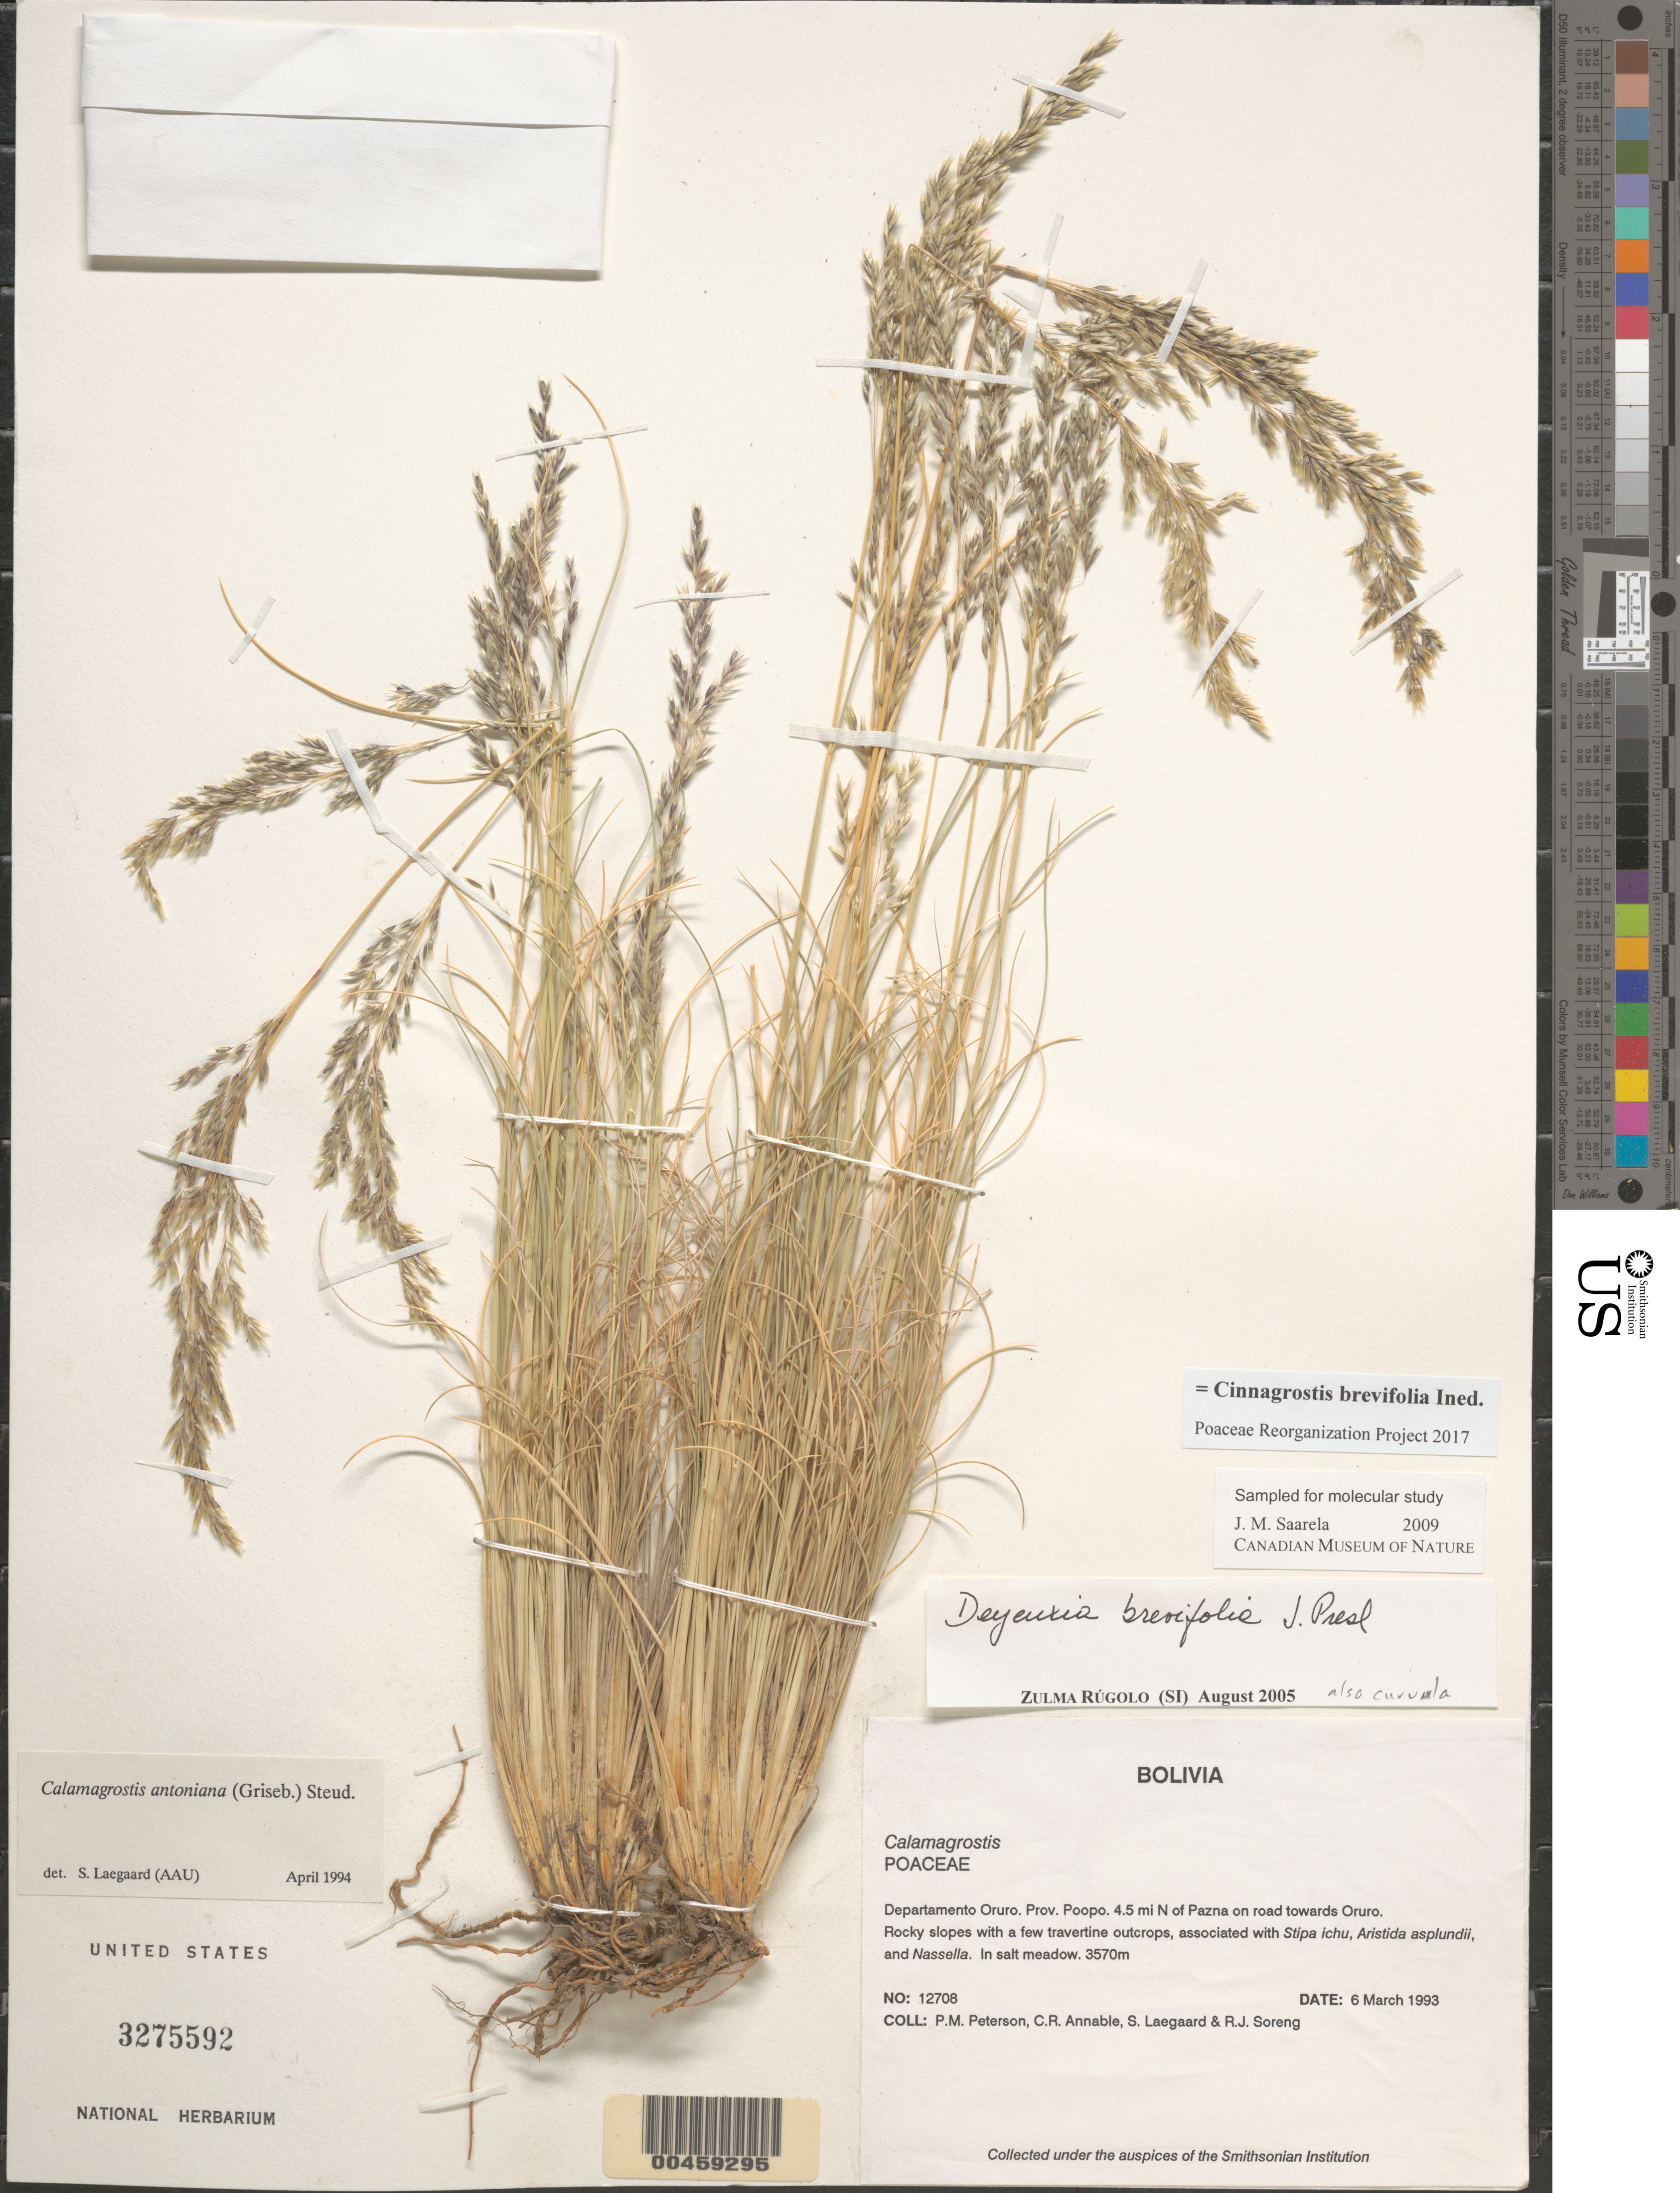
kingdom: Plantae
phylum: Tracheophyta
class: Liliopsida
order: Poales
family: Poaceae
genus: Cinnagrostis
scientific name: Cinnagrostis brevifolia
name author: (J. Presl) P.M. Peterson et al.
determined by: Poaceae Reorganization Project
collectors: P. M. Peterson, C. R. Annable, S. Lægaard & R. J. Soreng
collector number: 12708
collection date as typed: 06 Mar 1993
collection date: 1993-03-06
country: Bolivia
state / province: Oruro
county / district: Poopó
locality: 4.5 mi N of Pazna on road towards Oruro.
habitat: Rocky slopes with a few travertine outcrops, associated with Stipa ichu, Aristida asplundii, and Nassella. In salt mea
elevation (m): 3570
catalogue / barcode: US 3275592